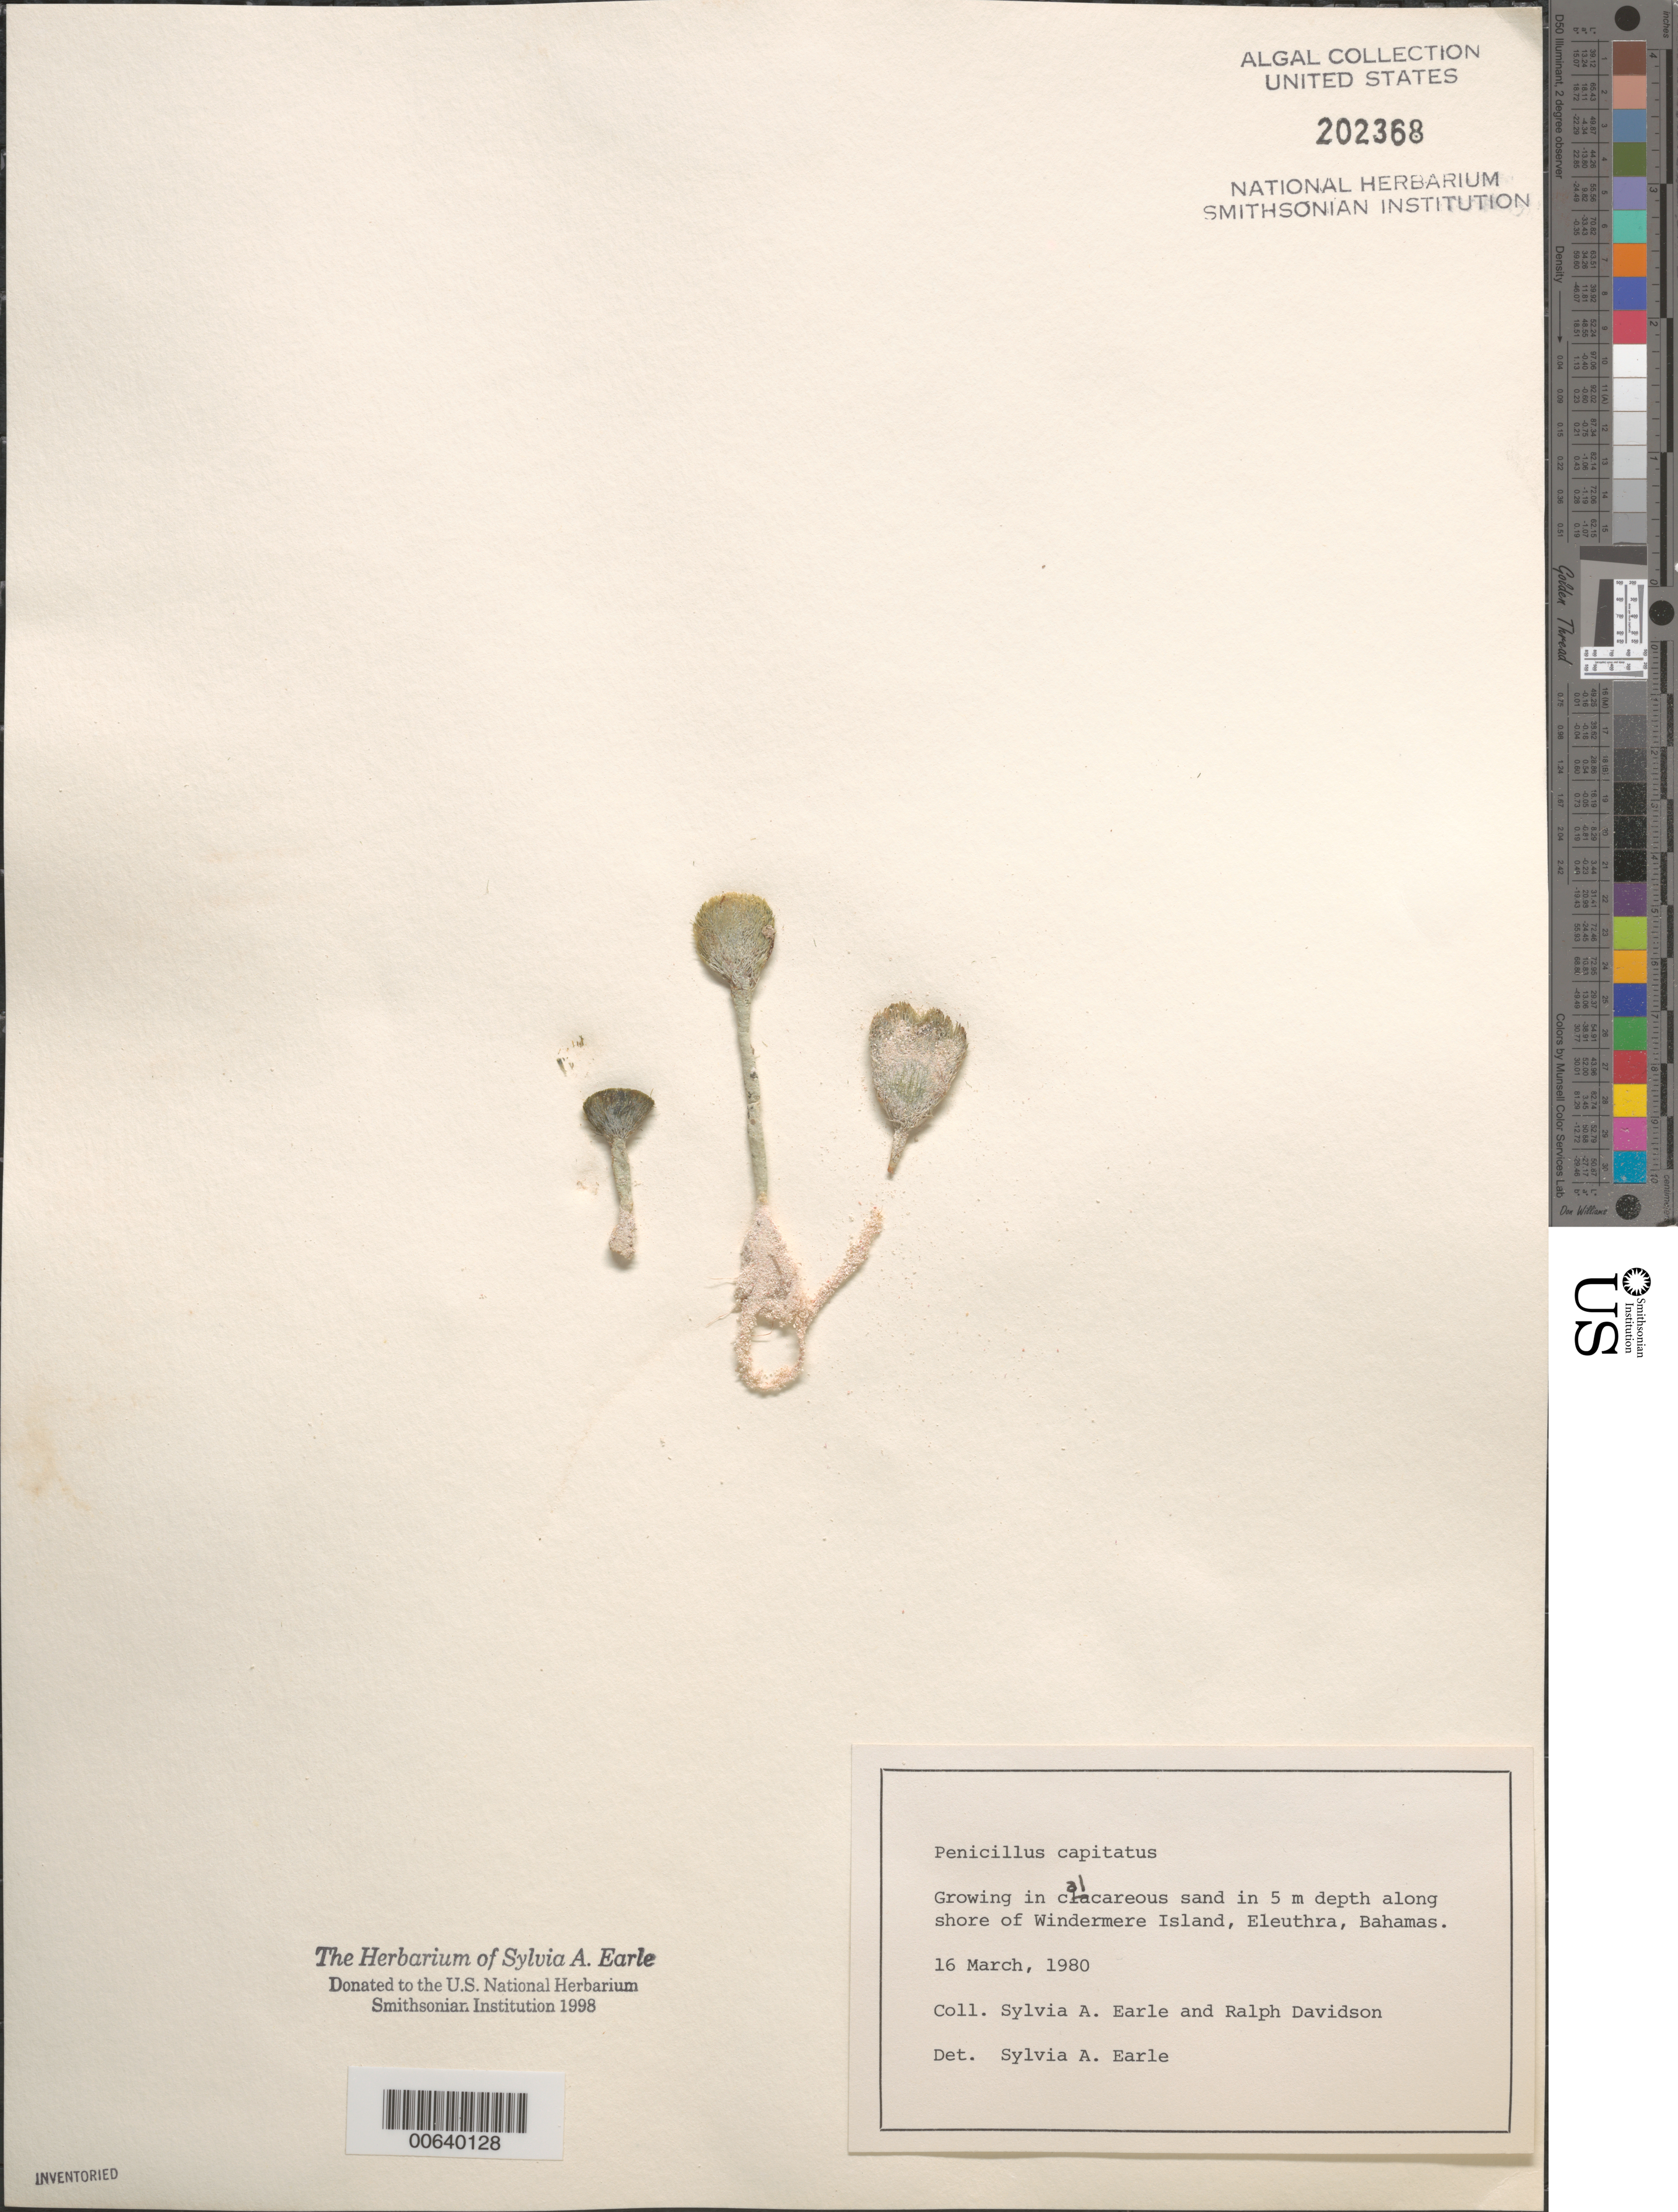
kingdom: Plantae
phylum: Chlorophyta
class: Ulvophyceae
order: Bryopsidales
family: Udoteaceae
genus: Penicillus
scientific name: Penicillus capitatus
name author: Lam.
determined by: Earle, S. A.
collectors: S. A. Earle & R. Davidson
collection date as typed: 16 Mar 1980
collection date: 1980-03-16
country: Bahamas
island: Eleuthera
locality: Windermere Island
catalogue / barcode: US 202368